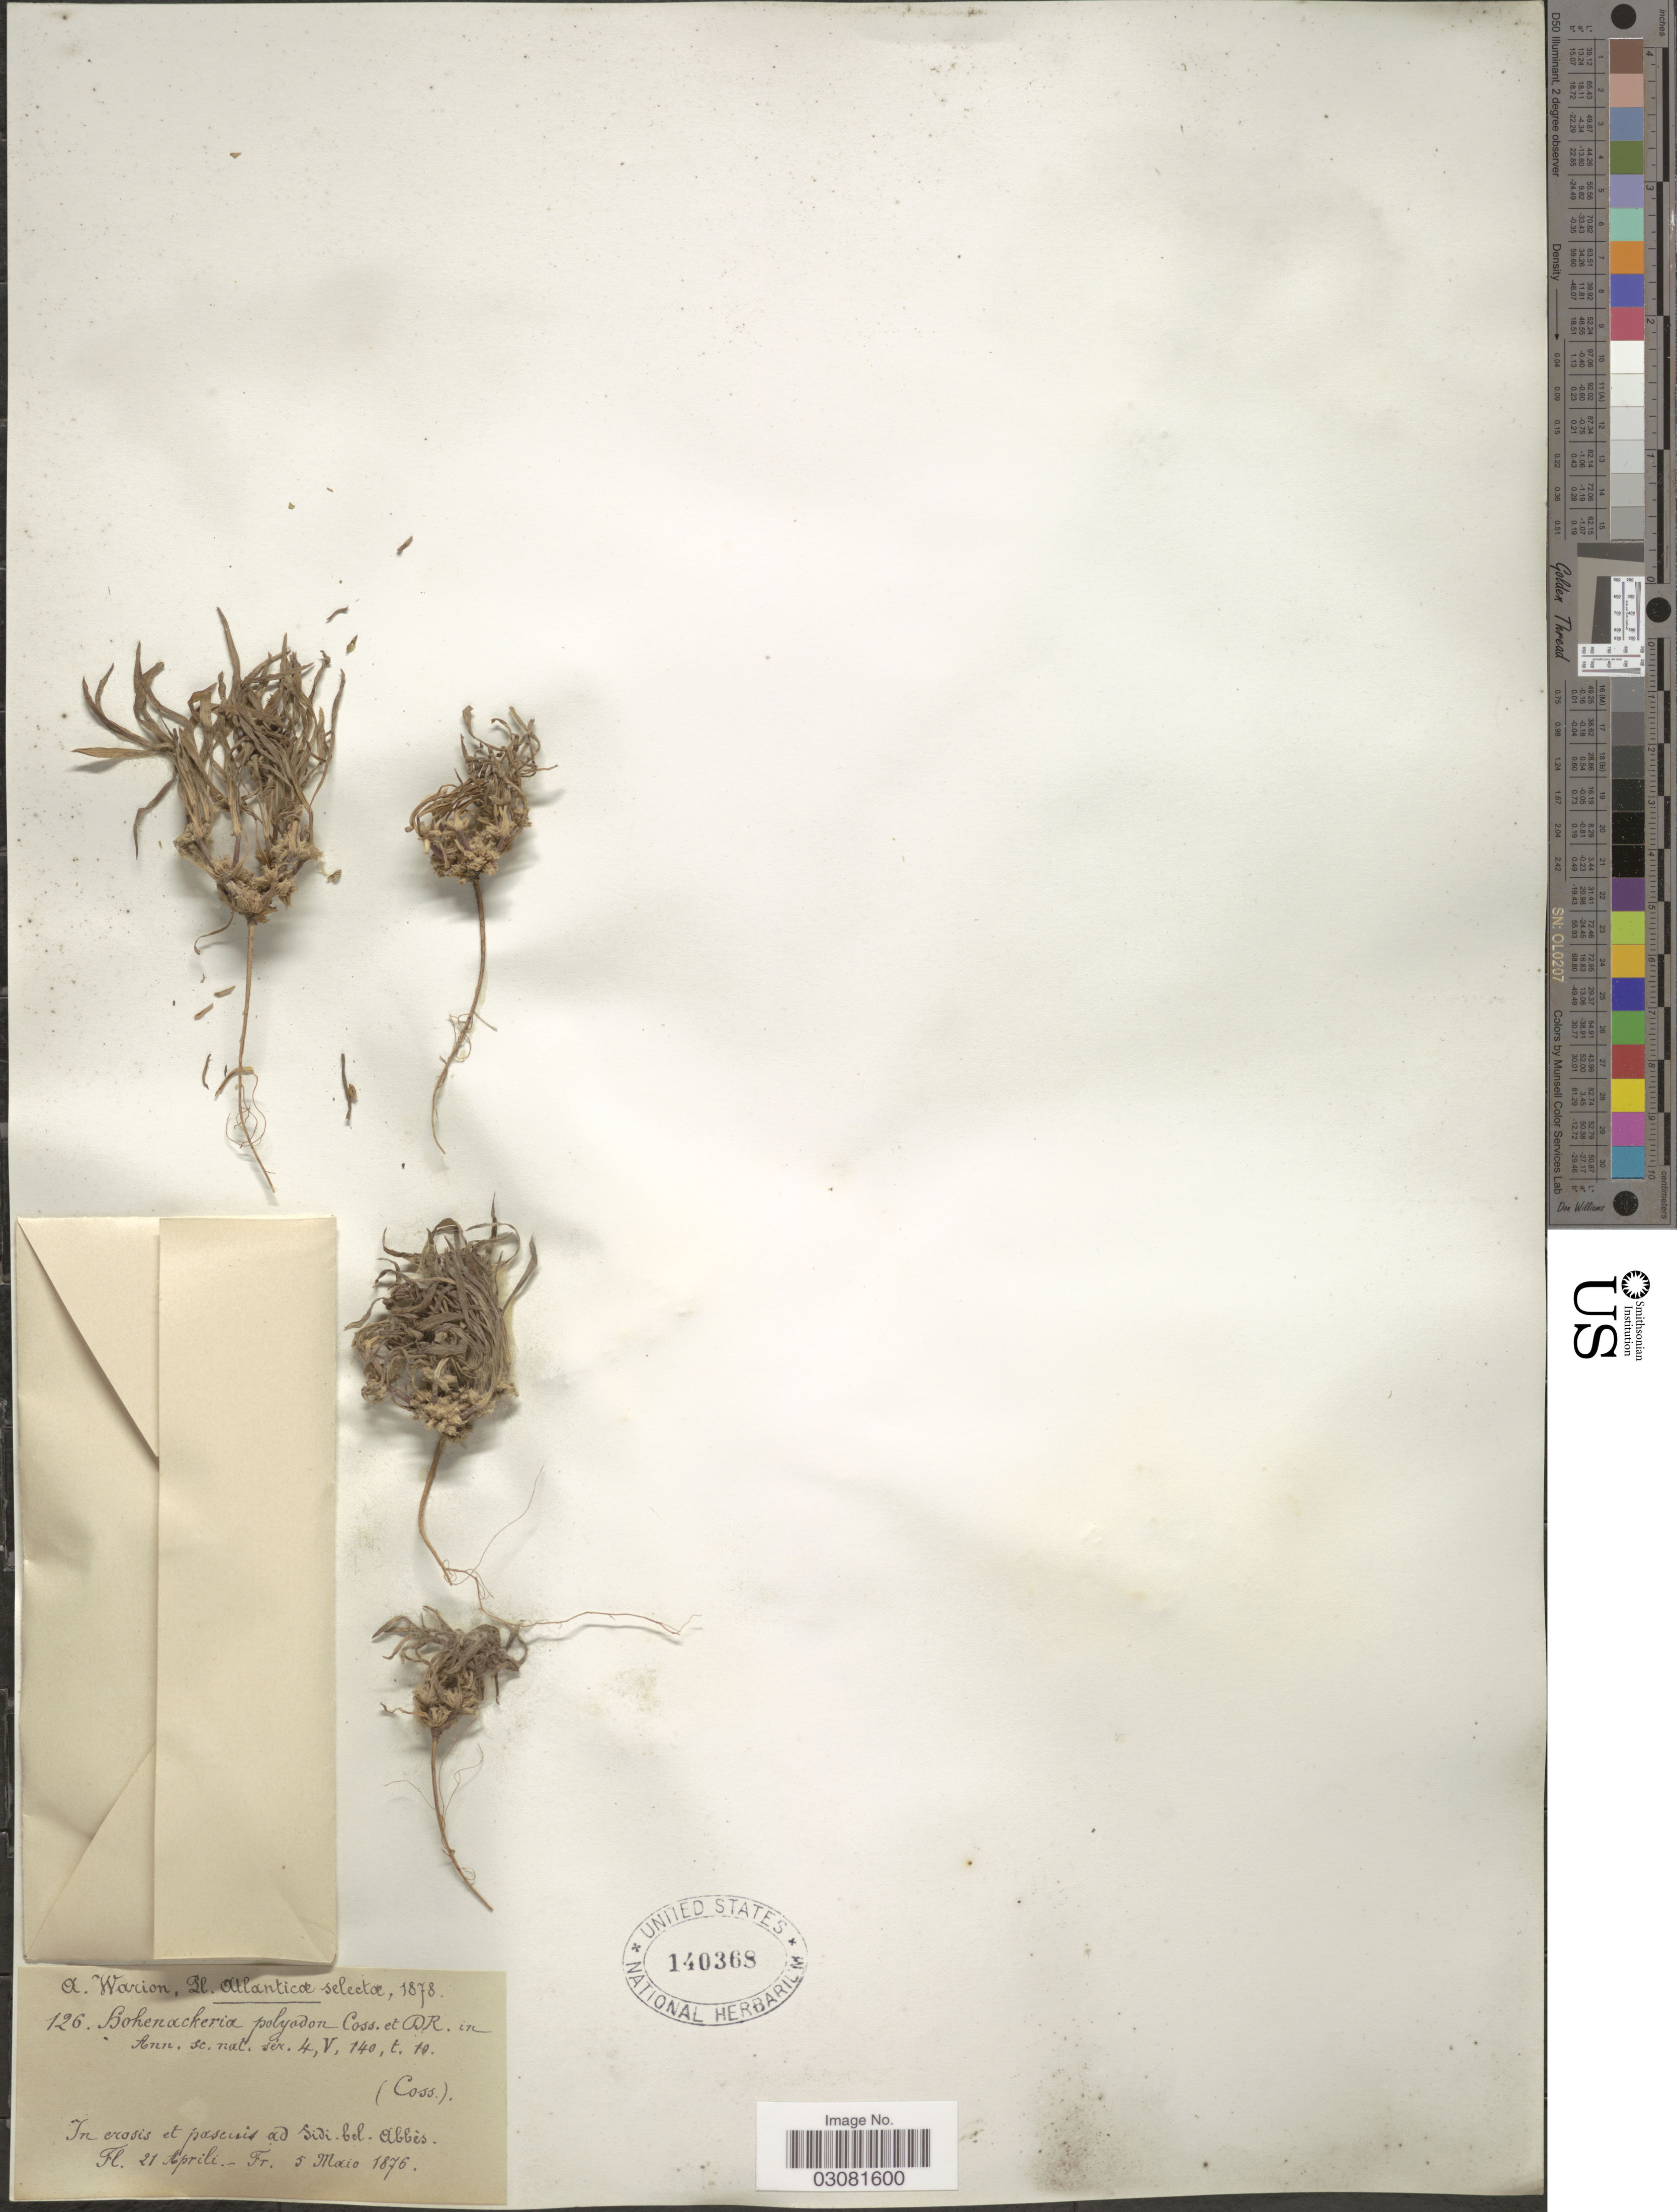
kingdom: Plantae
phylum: Tracheophyta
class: Magnoliopsida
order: Apiales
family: Apiaceae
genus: Hohenackeria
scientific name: Hohenackeria polyodon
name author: Coss. & Durieu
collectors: A. Warion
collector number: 126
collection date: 1876-04-24/1876-05-05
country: Algeria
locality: Atlantiæ selectæ, In erosis et pascuis ad Sidi-bel-Abbés.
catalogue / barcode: US 140368